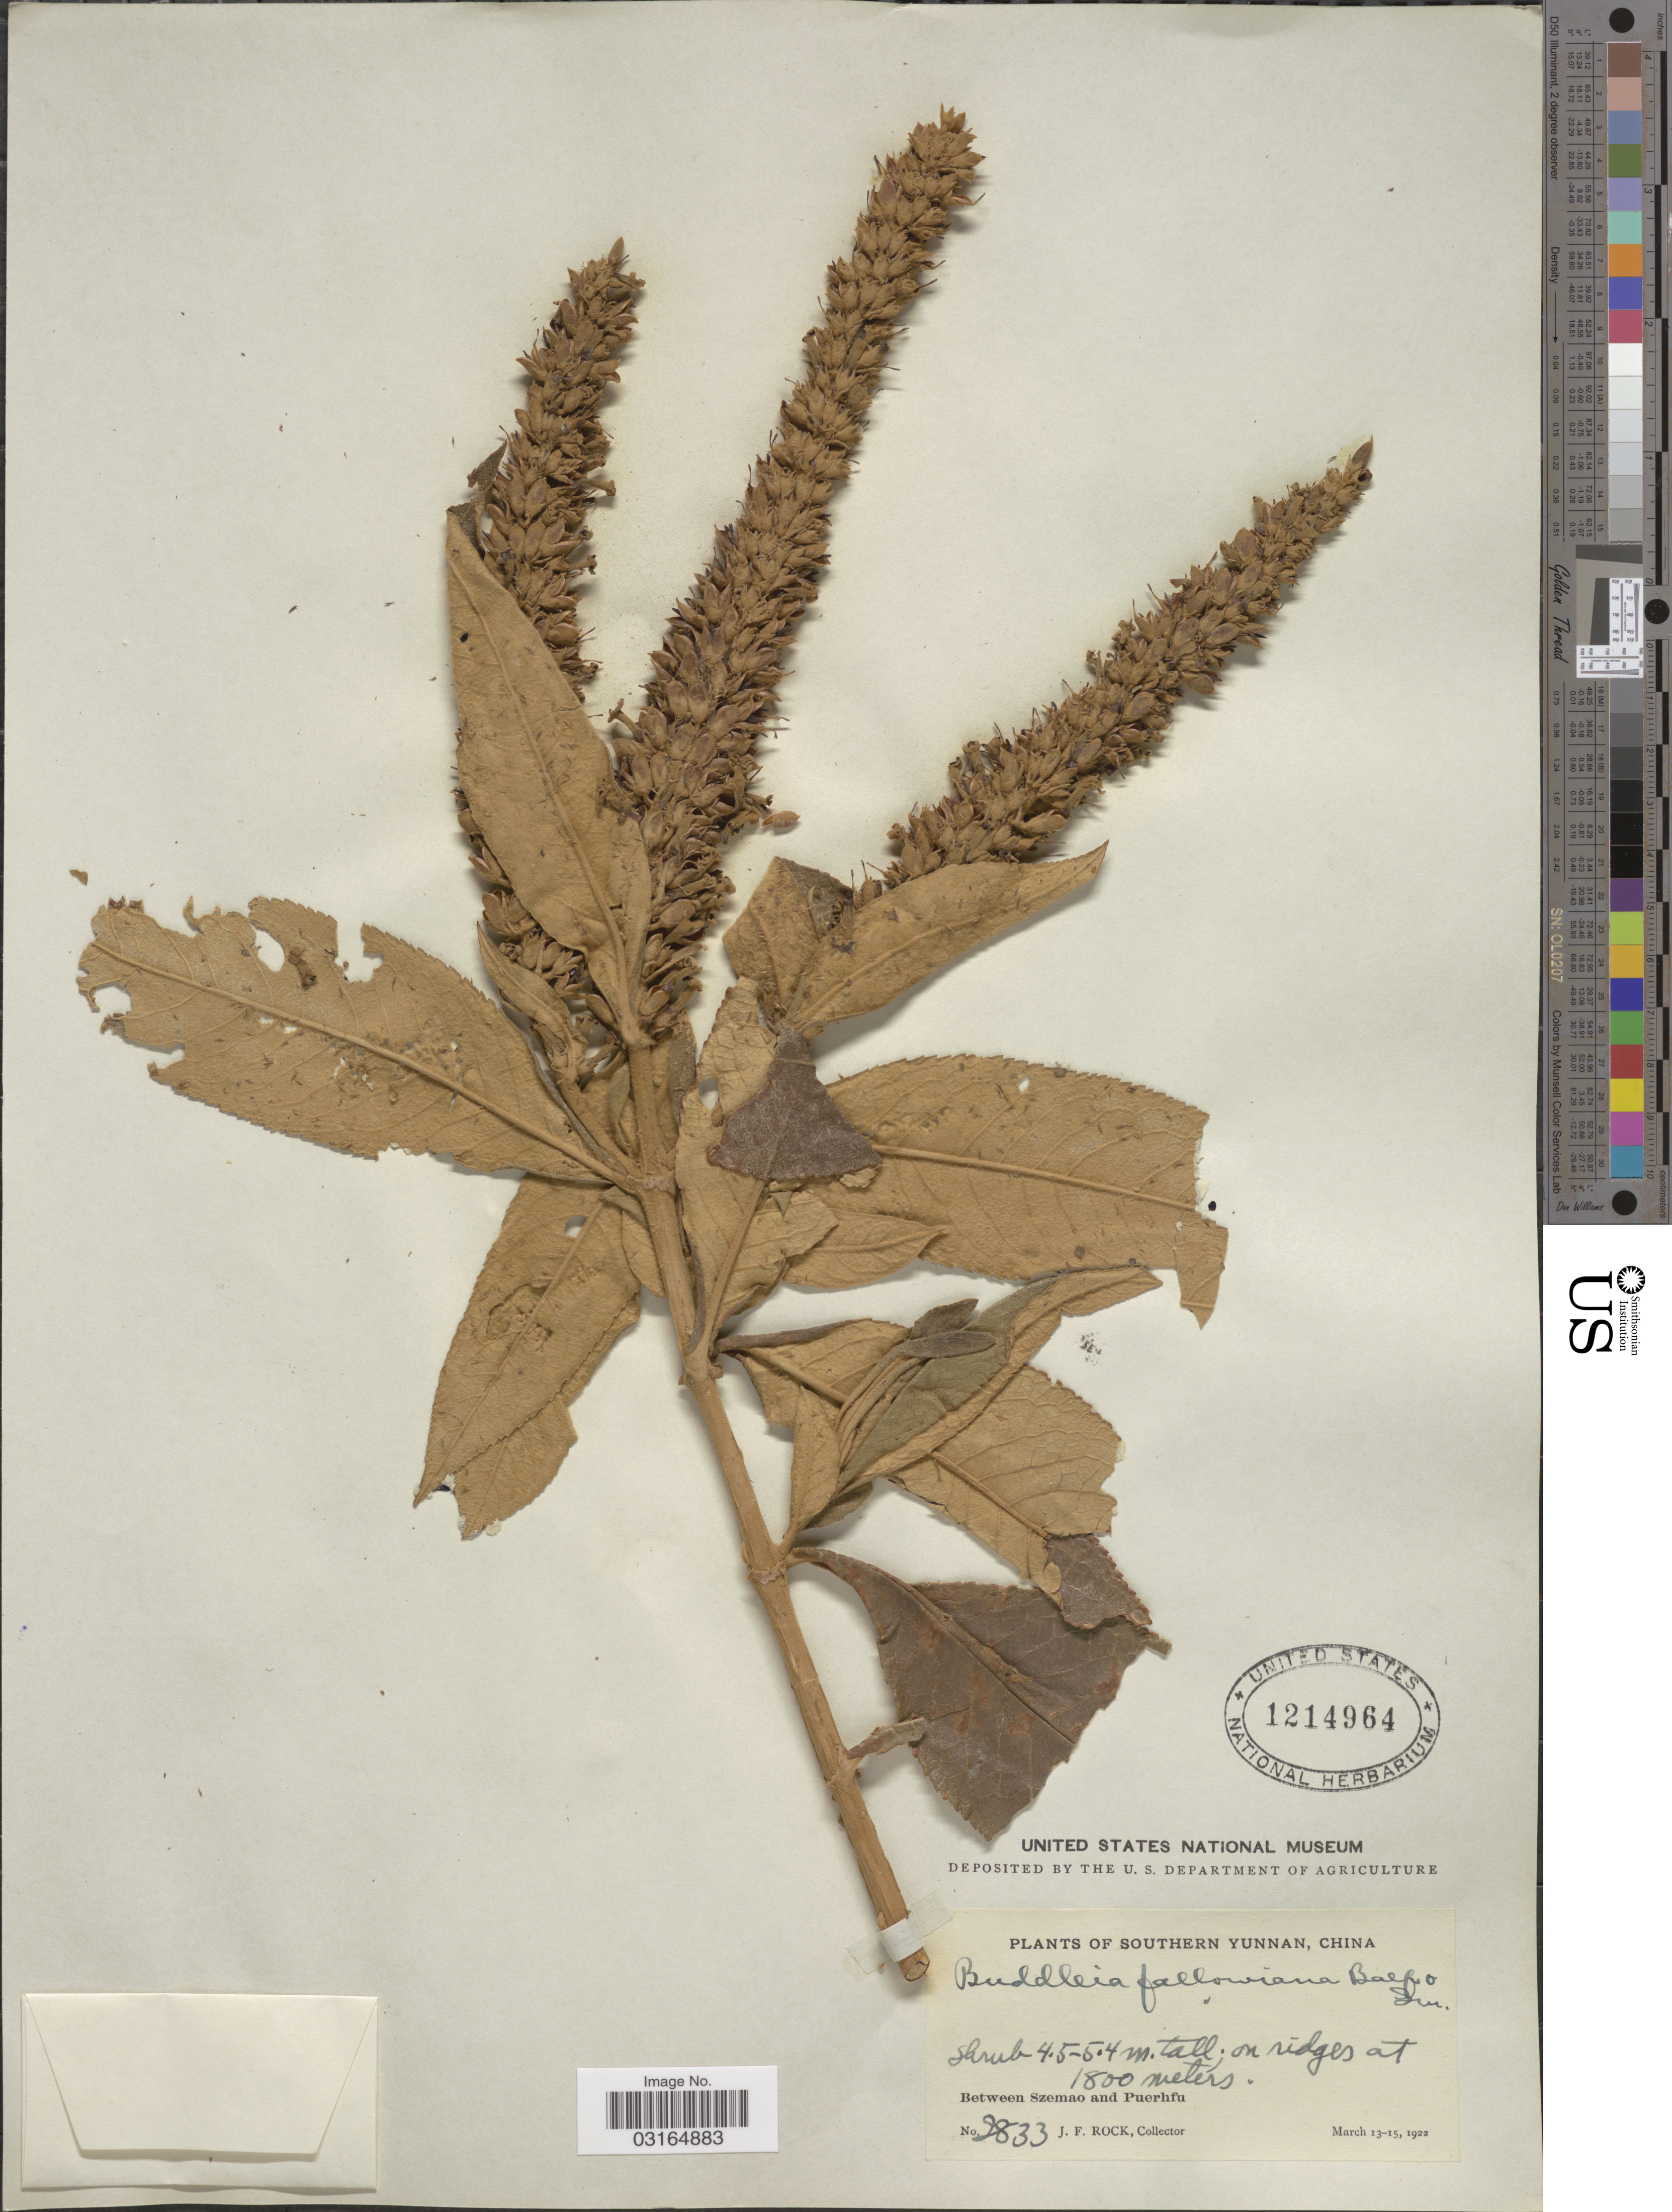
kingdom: Plantae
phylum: Tracheophyta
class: Magnoliopsida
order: Lamiales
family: Scrophulariaceae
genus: Buddleja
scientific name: Buddleja fallowiana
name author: Balf. f. & W.W. Sm.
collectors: J. Rock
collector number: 2833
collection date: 1922-03-13/1922-03-15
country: China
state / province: Yunnan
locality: Southern Yunnan. Between Szemao and Puerhfu.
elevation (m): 1800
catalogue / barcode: US 1214964